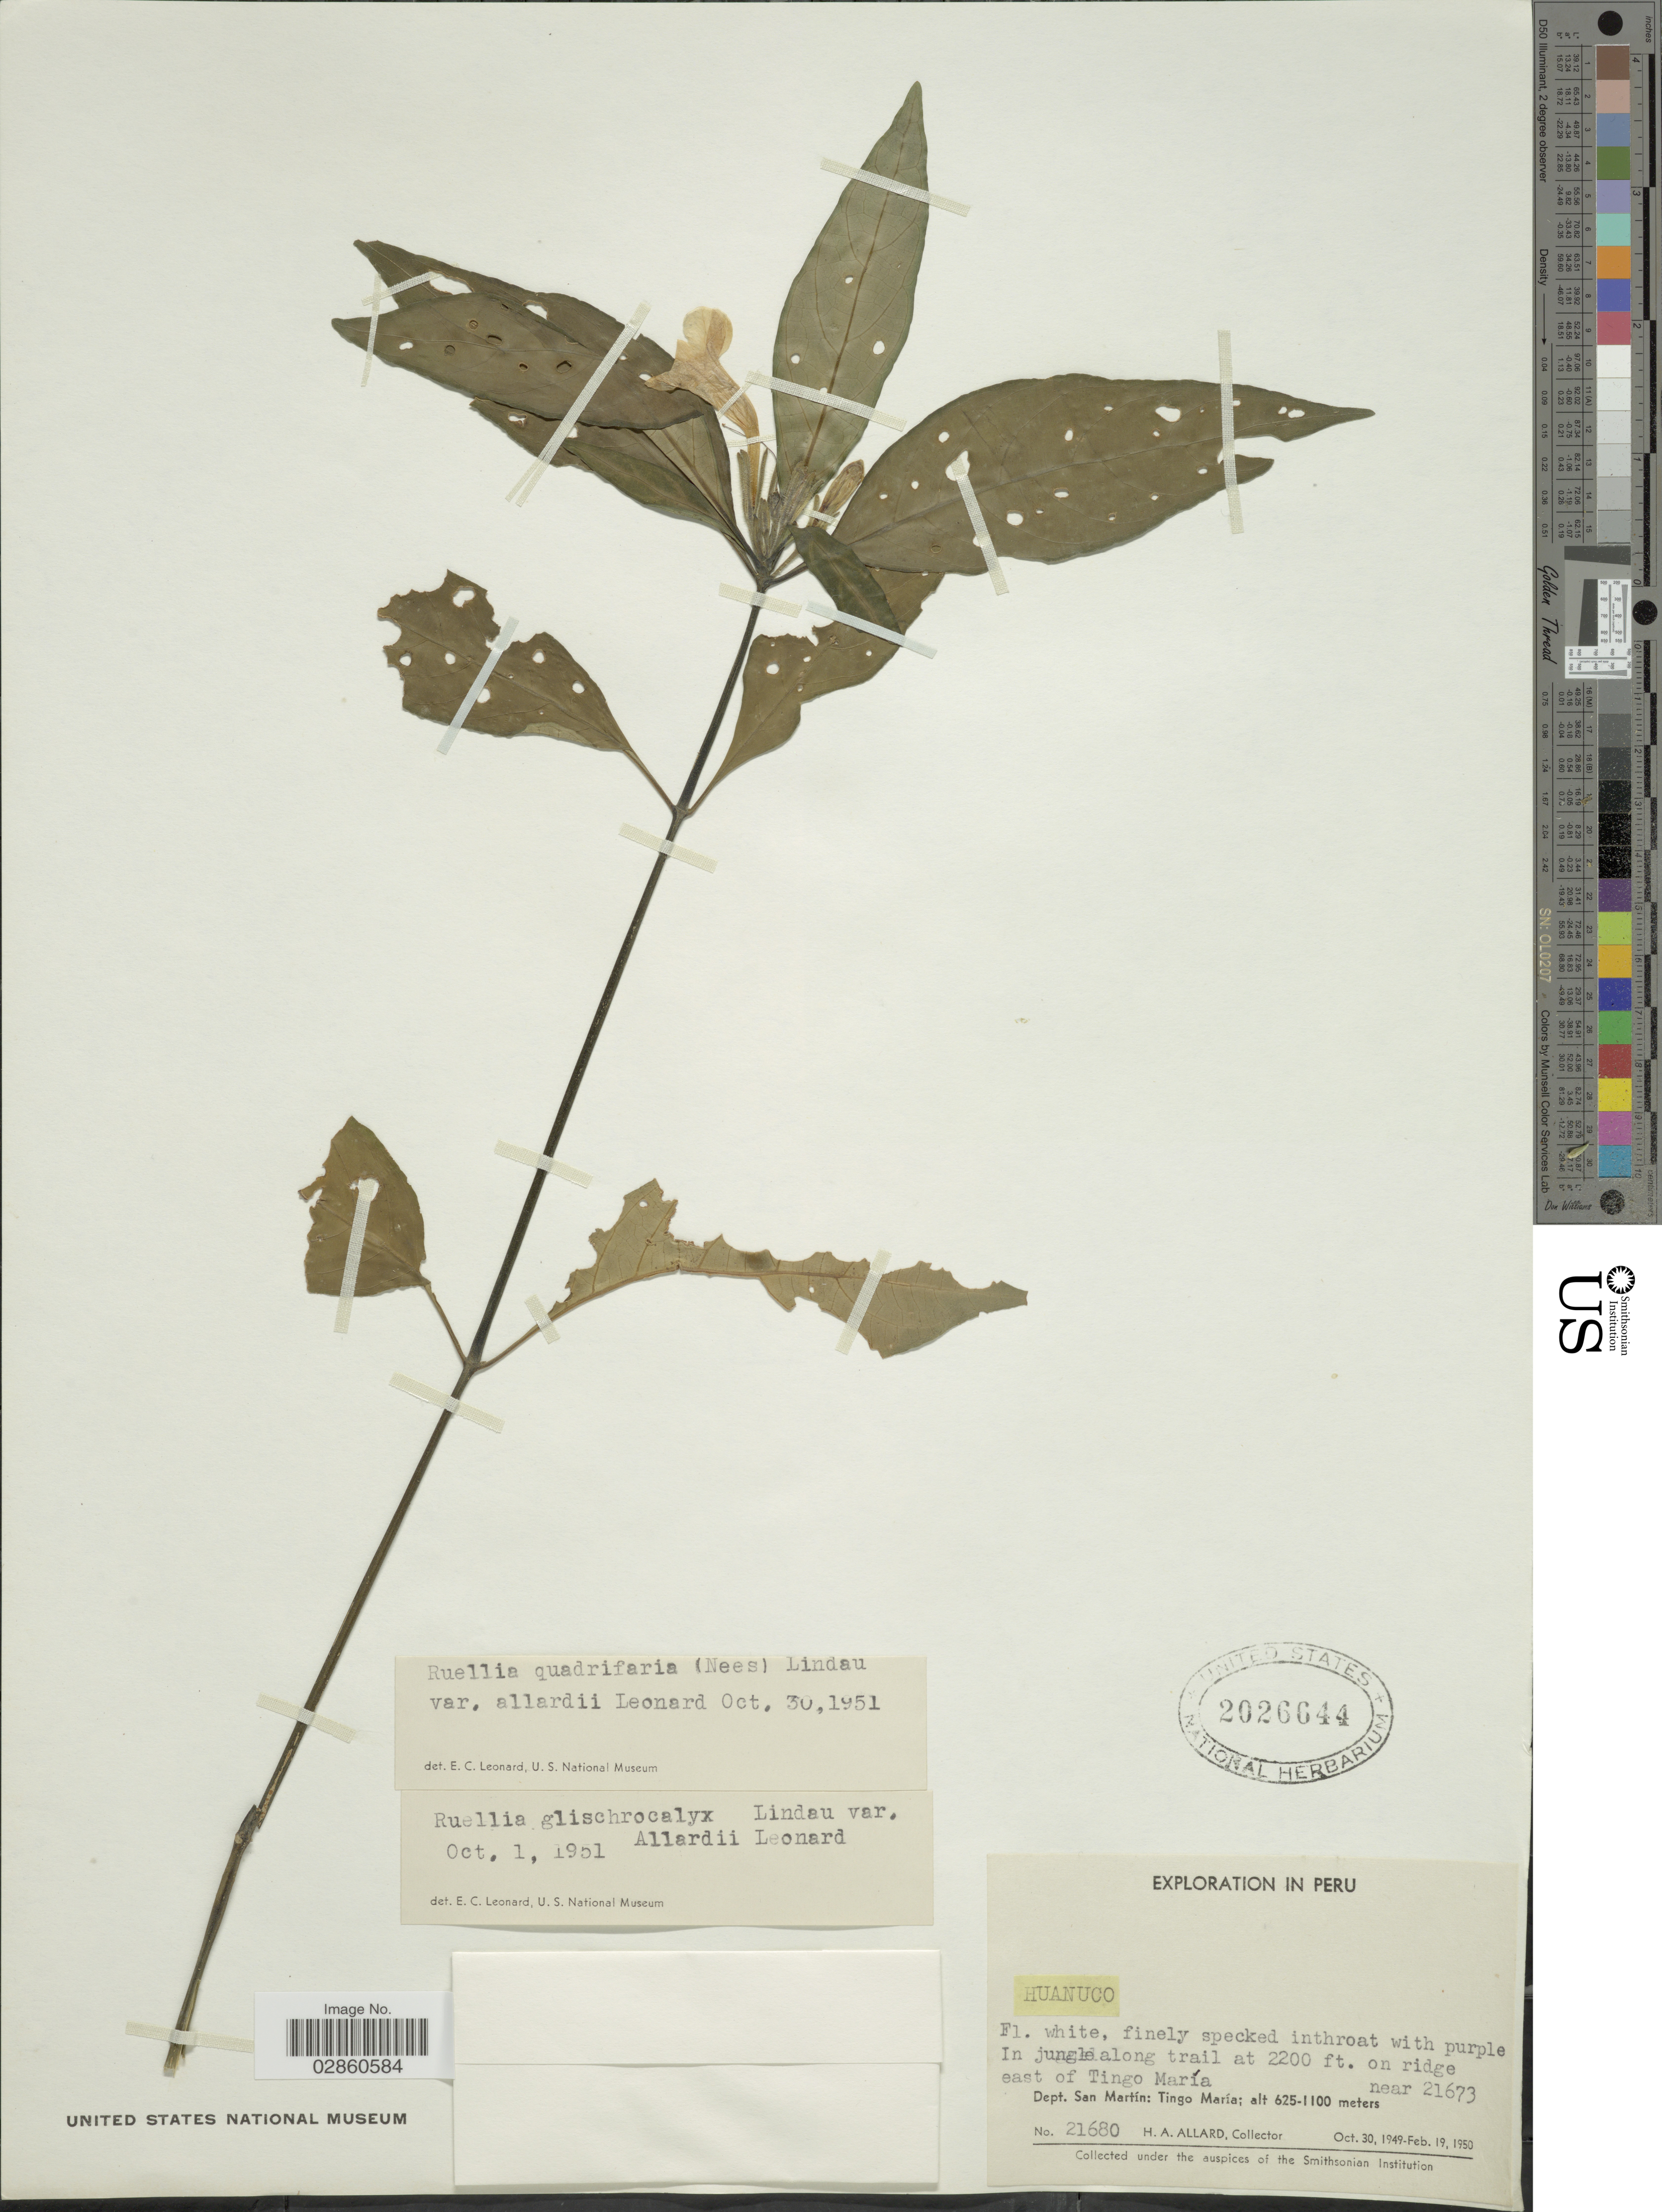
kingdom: Plantae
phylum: Tracheophyta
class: Magnoliopsida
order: Lamiales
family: Acanthaceae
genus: Ruellia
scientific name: Ruellia glischrocalyx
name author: Lindau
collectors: H. A. Allard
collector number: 21680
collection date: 1949-10-30/1950-02-19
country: Peru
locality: Huanuco. In jungle along trail on ridge east of Tingo María near 21673. Dept. San Martín: Tingo María.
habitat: in jungle along trail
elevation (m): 671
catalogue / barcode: US 2026644